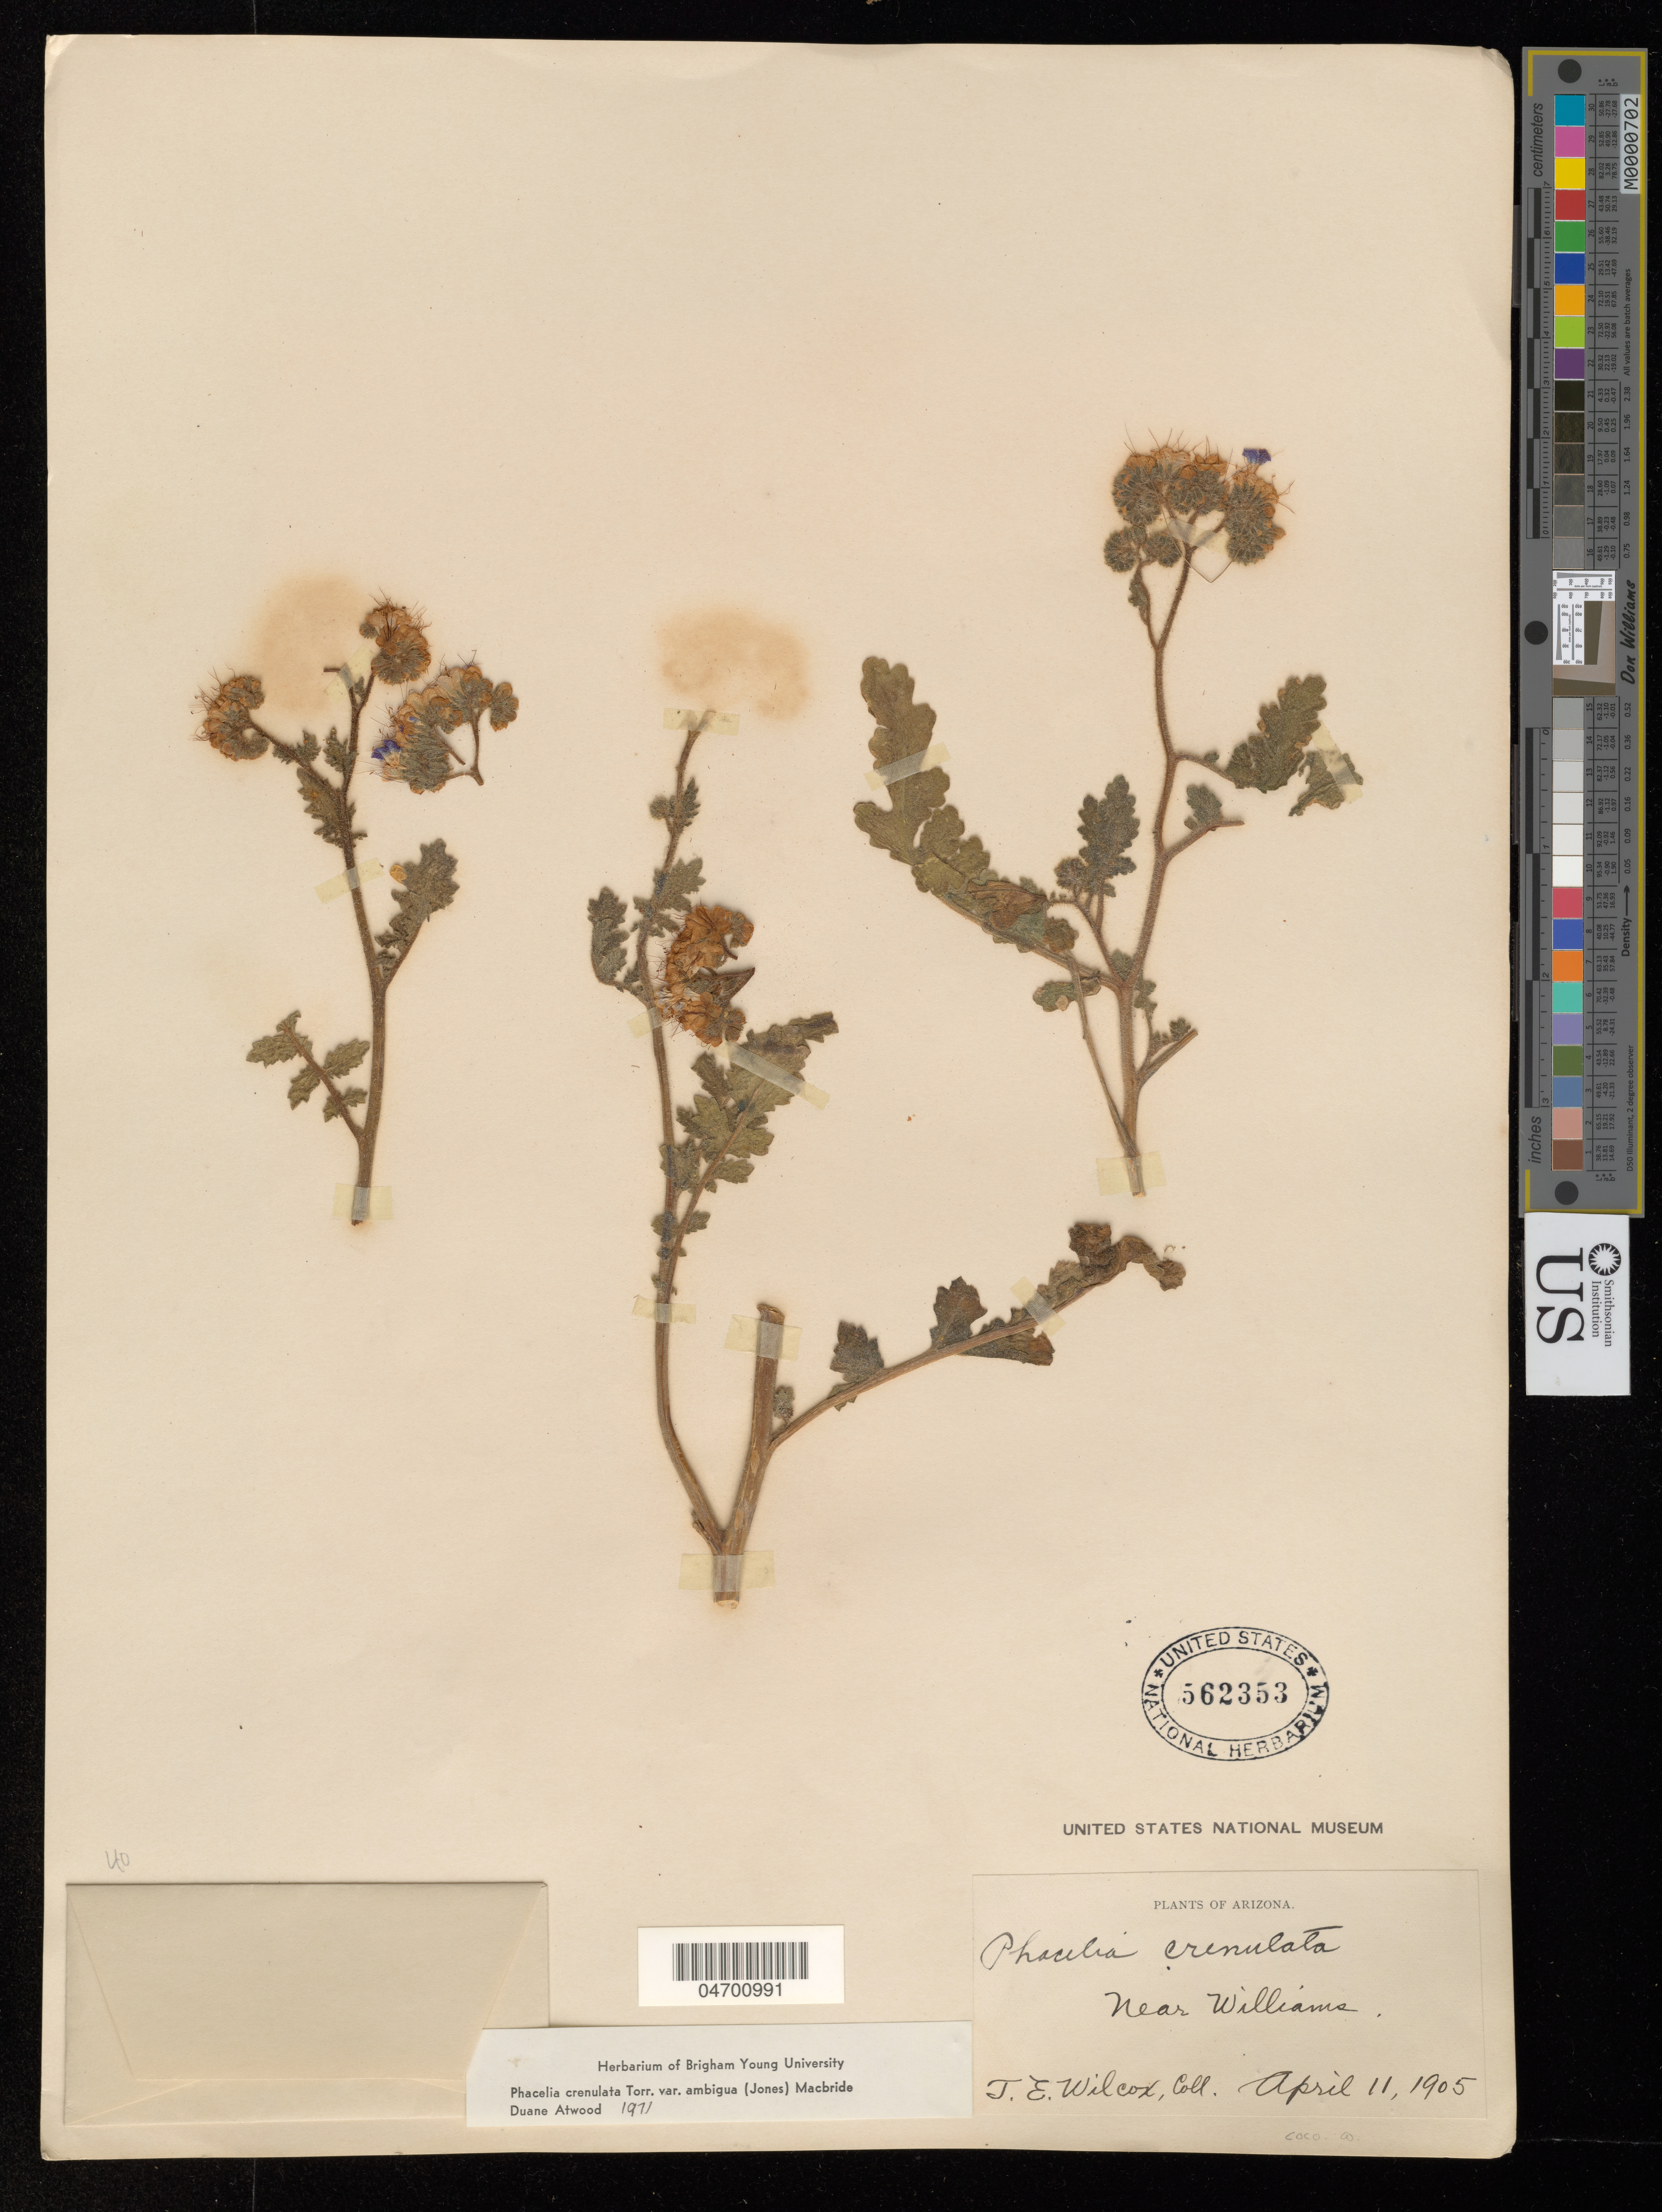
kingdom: Plantae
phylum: Tracheophyta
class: Magnoliopsida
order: Boraginales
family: Hydrophyllaceae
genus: Phacelia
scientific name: Phacelia crenulata var. ambigua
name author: (M.E. Jones) J.F. Macbr.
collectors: T. E. Wilcox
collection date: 1905-04-11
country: United States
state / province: Arizona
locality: Near Williams.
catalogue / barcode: US 562353